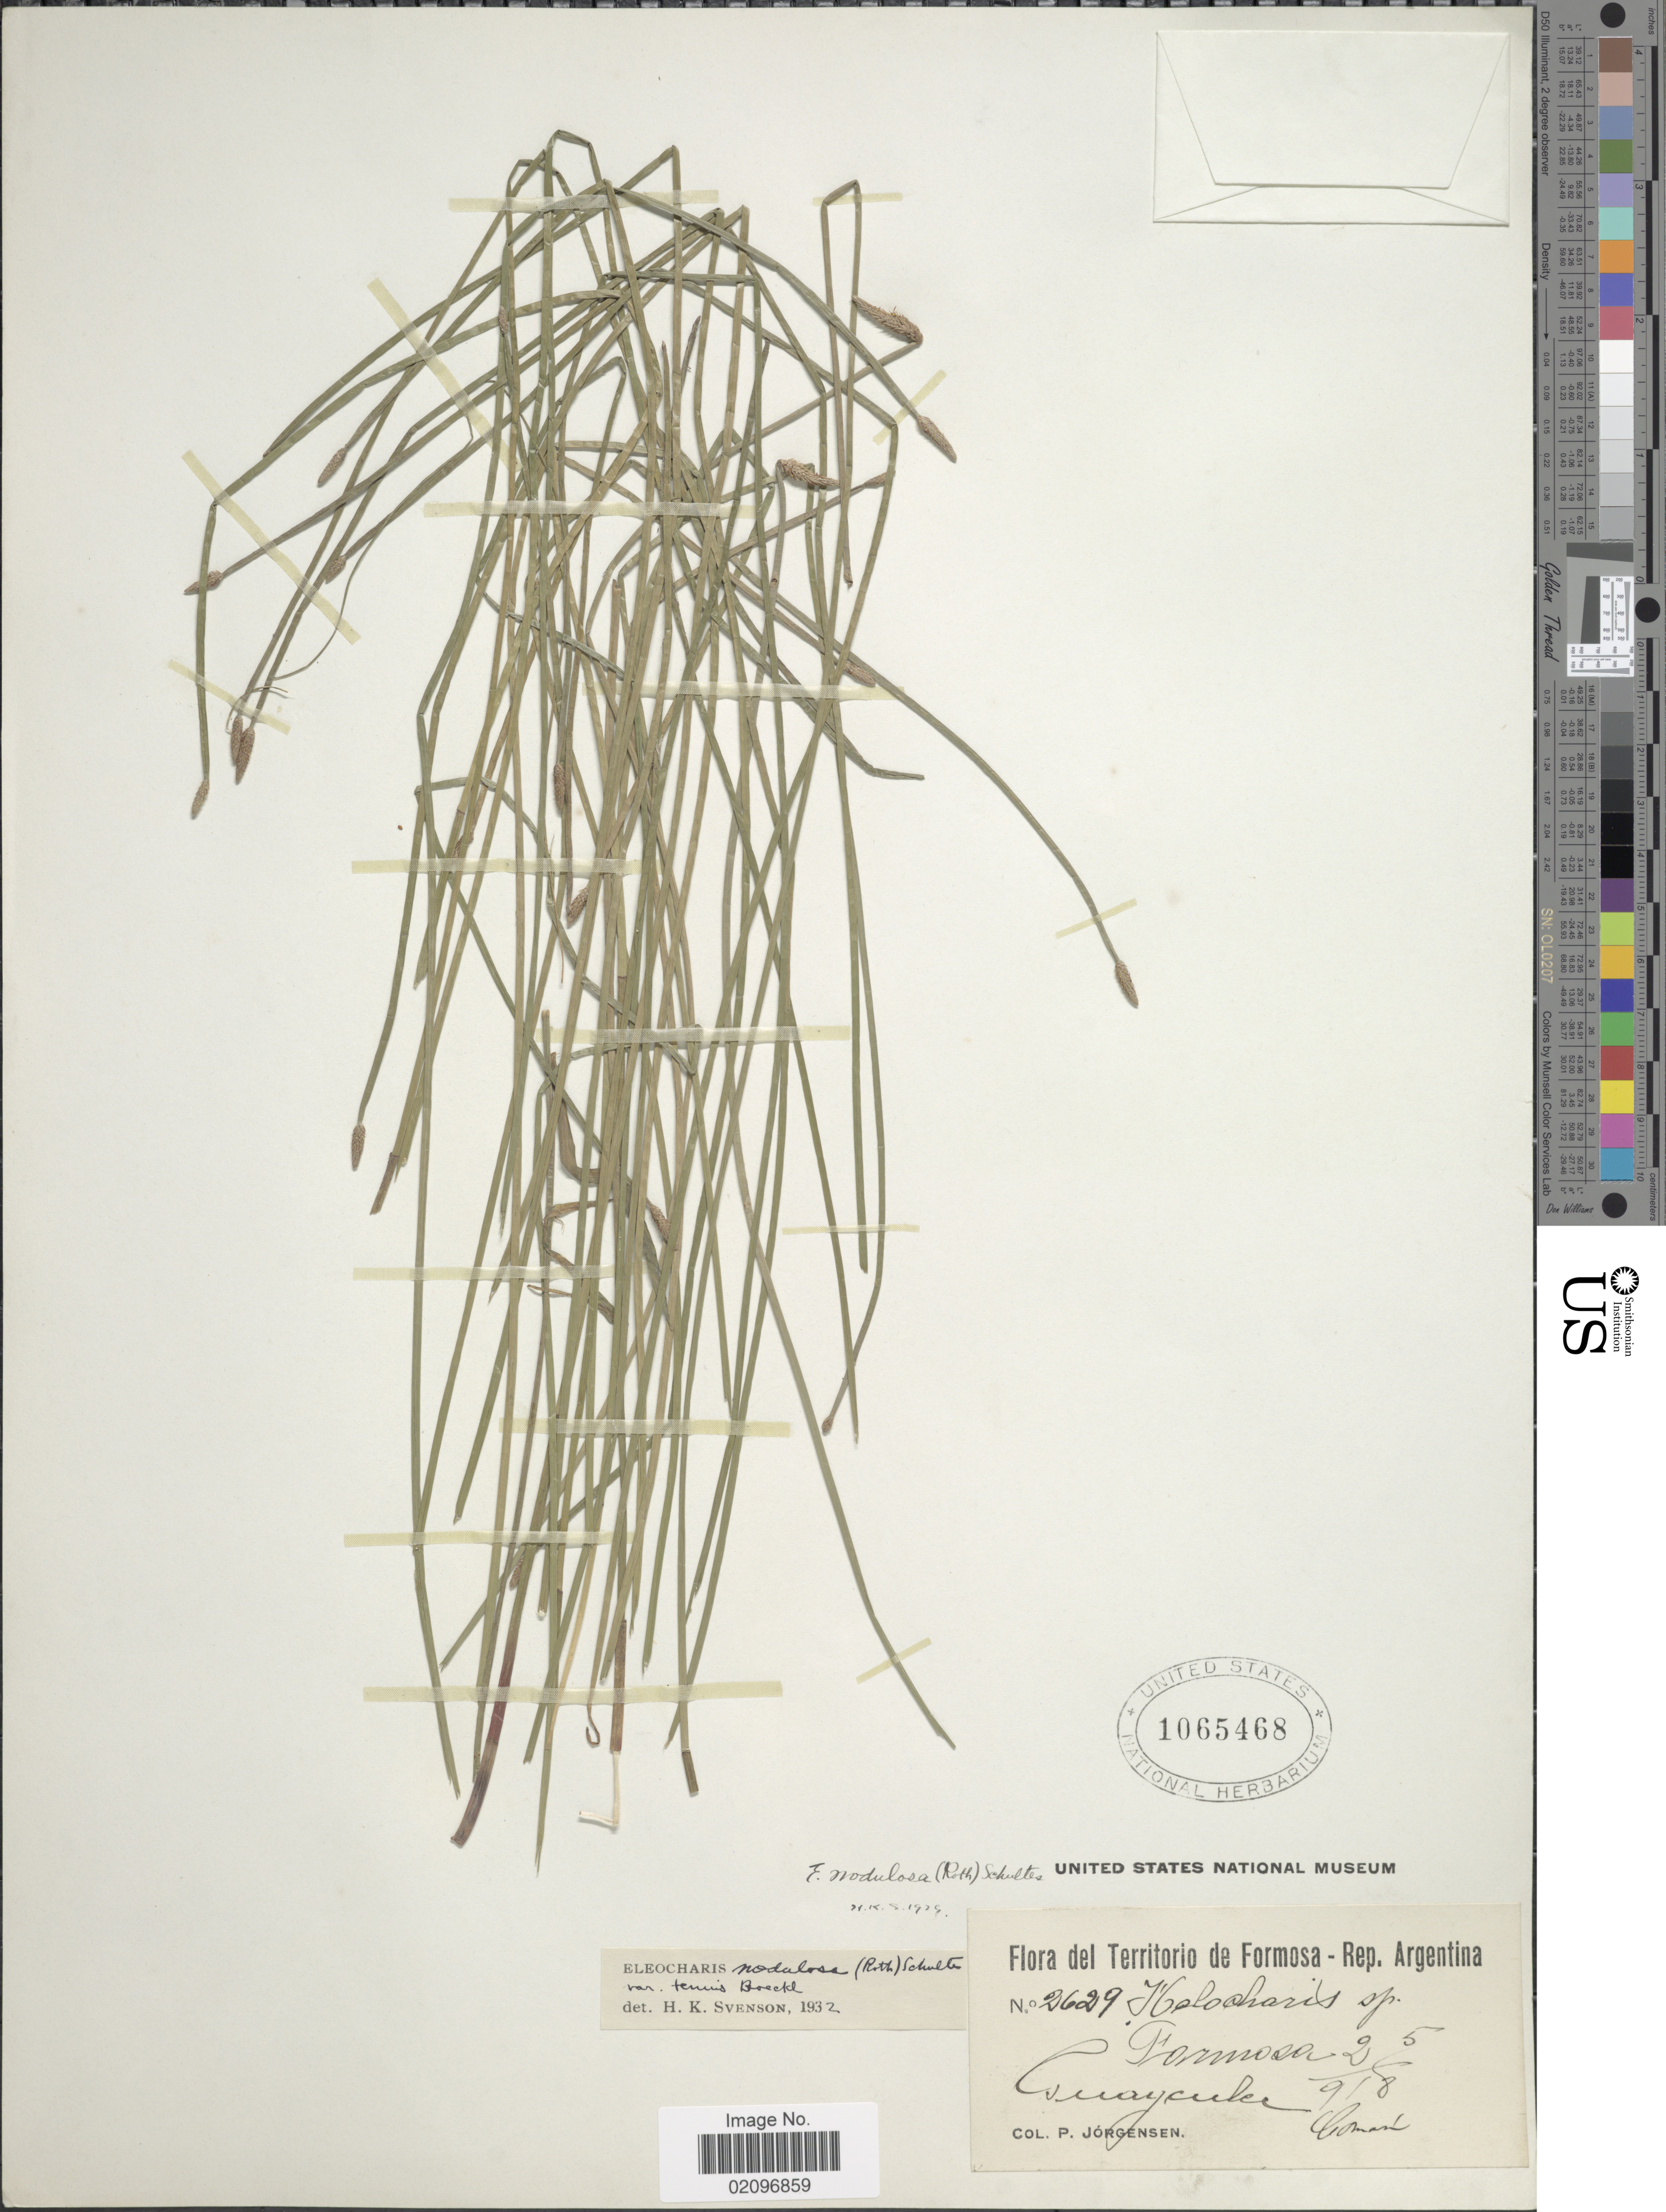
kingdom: Plantae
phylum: Tracheophyta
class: Liliopsida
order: Poales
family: Cyperaceae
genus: Eleocharis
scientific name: Eleocharis montana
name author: (Kunth) Roem. & Schult.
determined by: Strong, Mark T., (BOT), Smithsonian Institution - National Museum of Natural History (UNITED STATES)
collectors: P. Jörgensen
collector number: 2629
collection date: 1918-05-02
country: Argentina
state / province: Formosa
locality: Formosa. Guaycolec.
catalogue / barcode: US 1065468